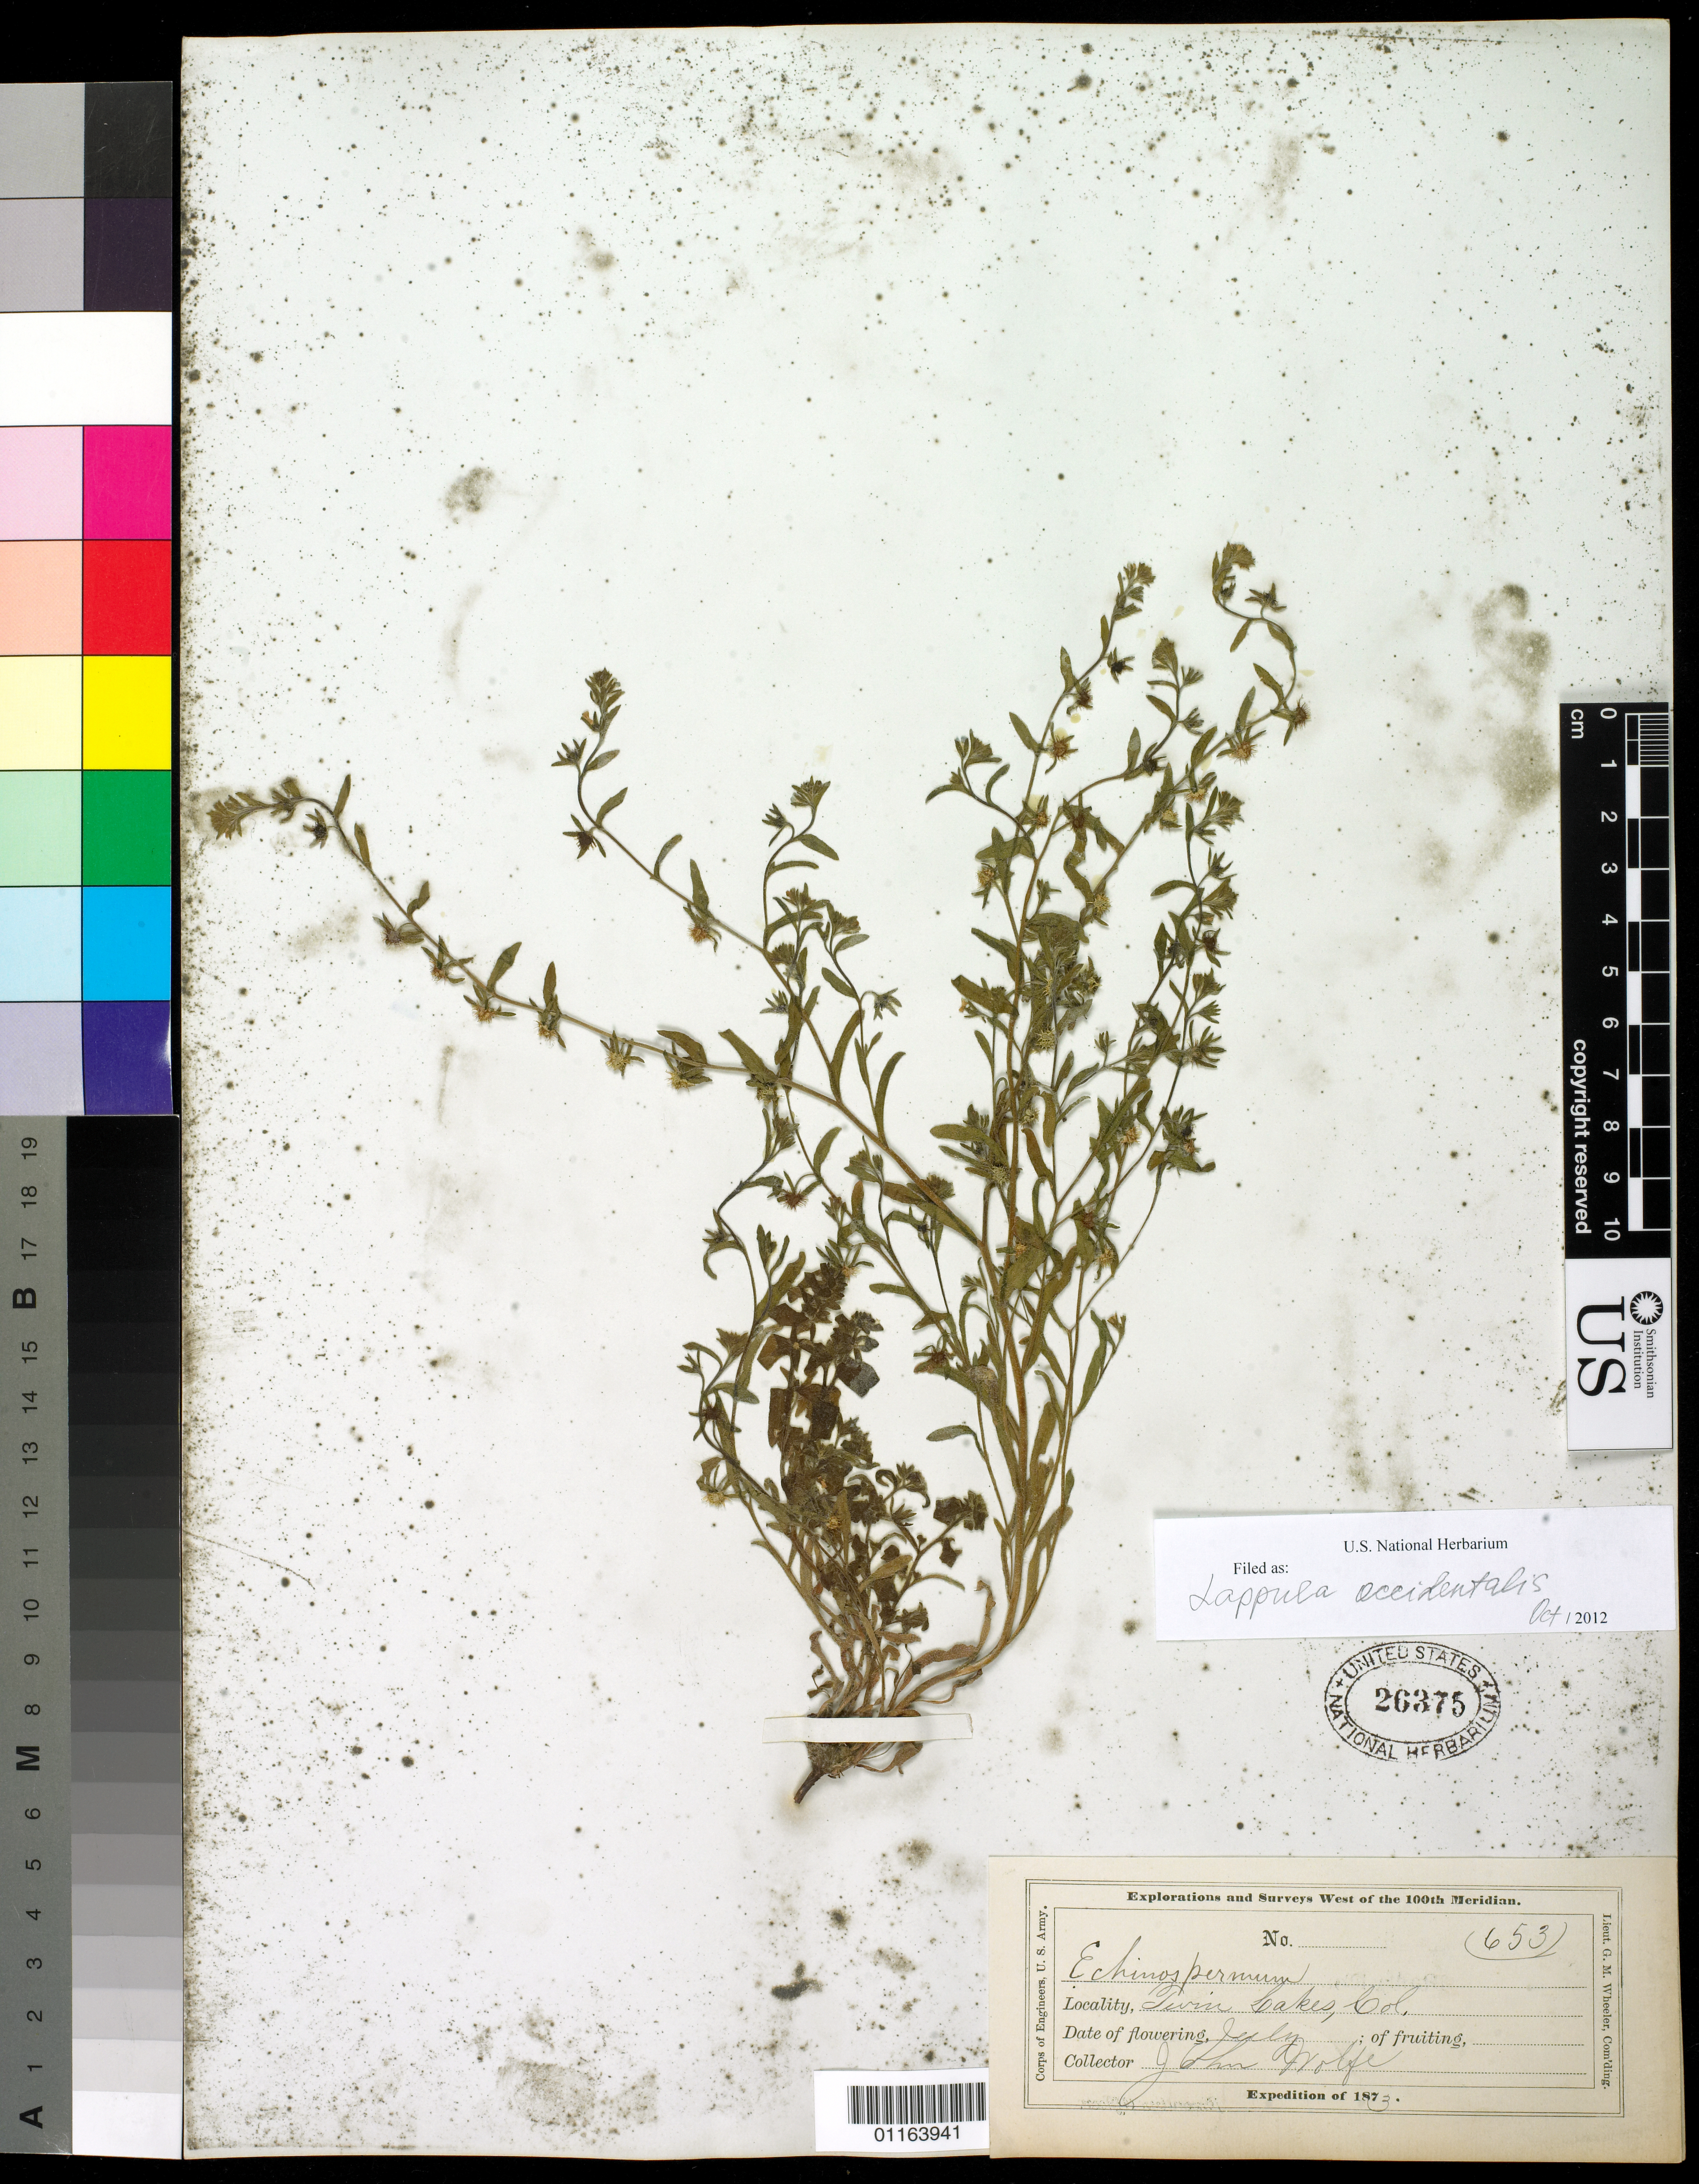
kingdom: Plantae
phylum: Tracheophyta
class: Magnoliopsida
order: Boraginales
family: Boraginaceae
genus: Lappula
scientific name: Lappula occidentalis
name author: (S. Watson) Greene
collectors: J. Wolf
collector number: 653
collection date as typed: Jul 1873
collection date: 1873-07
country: United States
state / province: Colorado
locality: Twin Lakes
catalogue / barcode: US 26375